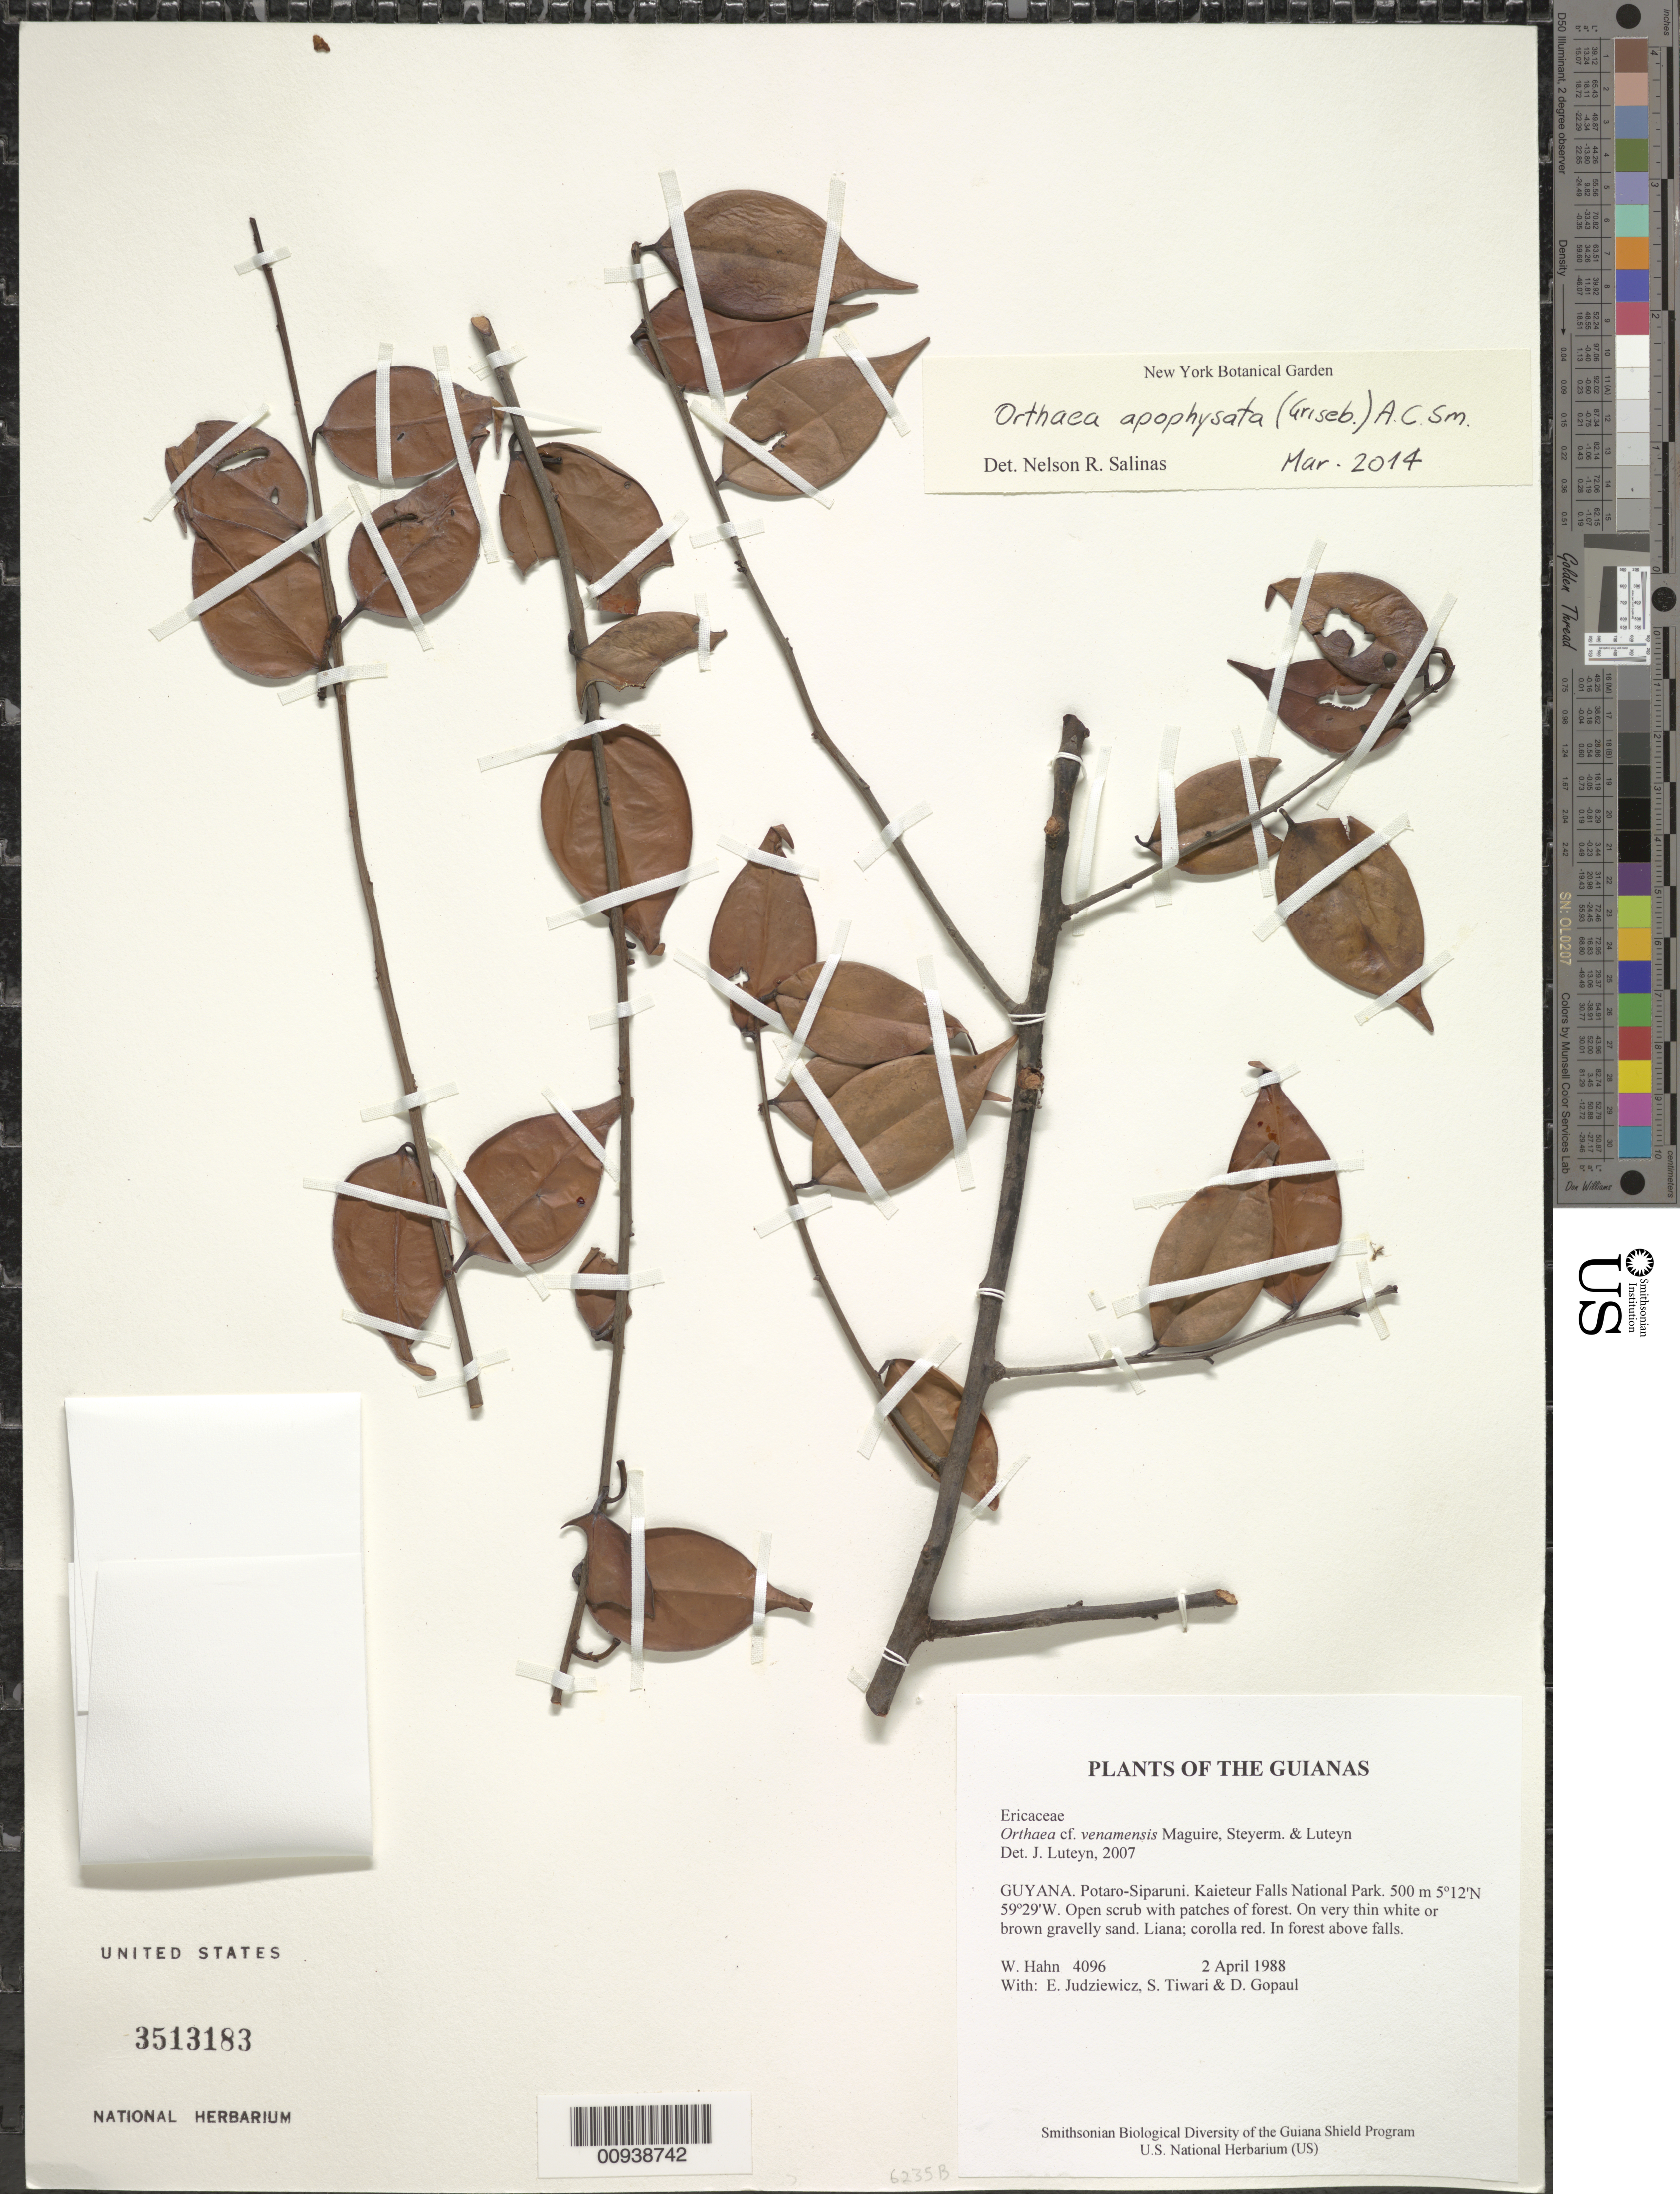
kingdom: Plantae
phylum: Tracheophyta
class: Magnoliopsida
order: Ericales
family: Ericaceae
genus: Orthaea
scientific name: Orthaea venamensis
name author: Maguire et al.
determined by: Luteyn, J. L.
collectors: W. Hahn, E. J. Judziewicz, S. Tiwari & D. Gopaul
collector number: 4096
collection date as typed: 2 April 1988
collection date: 1988-04-02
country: Guyana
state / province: Potaro-Siparuni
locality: Kaieteur Falls National Park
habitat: Open scrub with patches of forest. On very thin white or brown gravelly sand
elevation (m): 500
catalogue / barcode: US 3513183